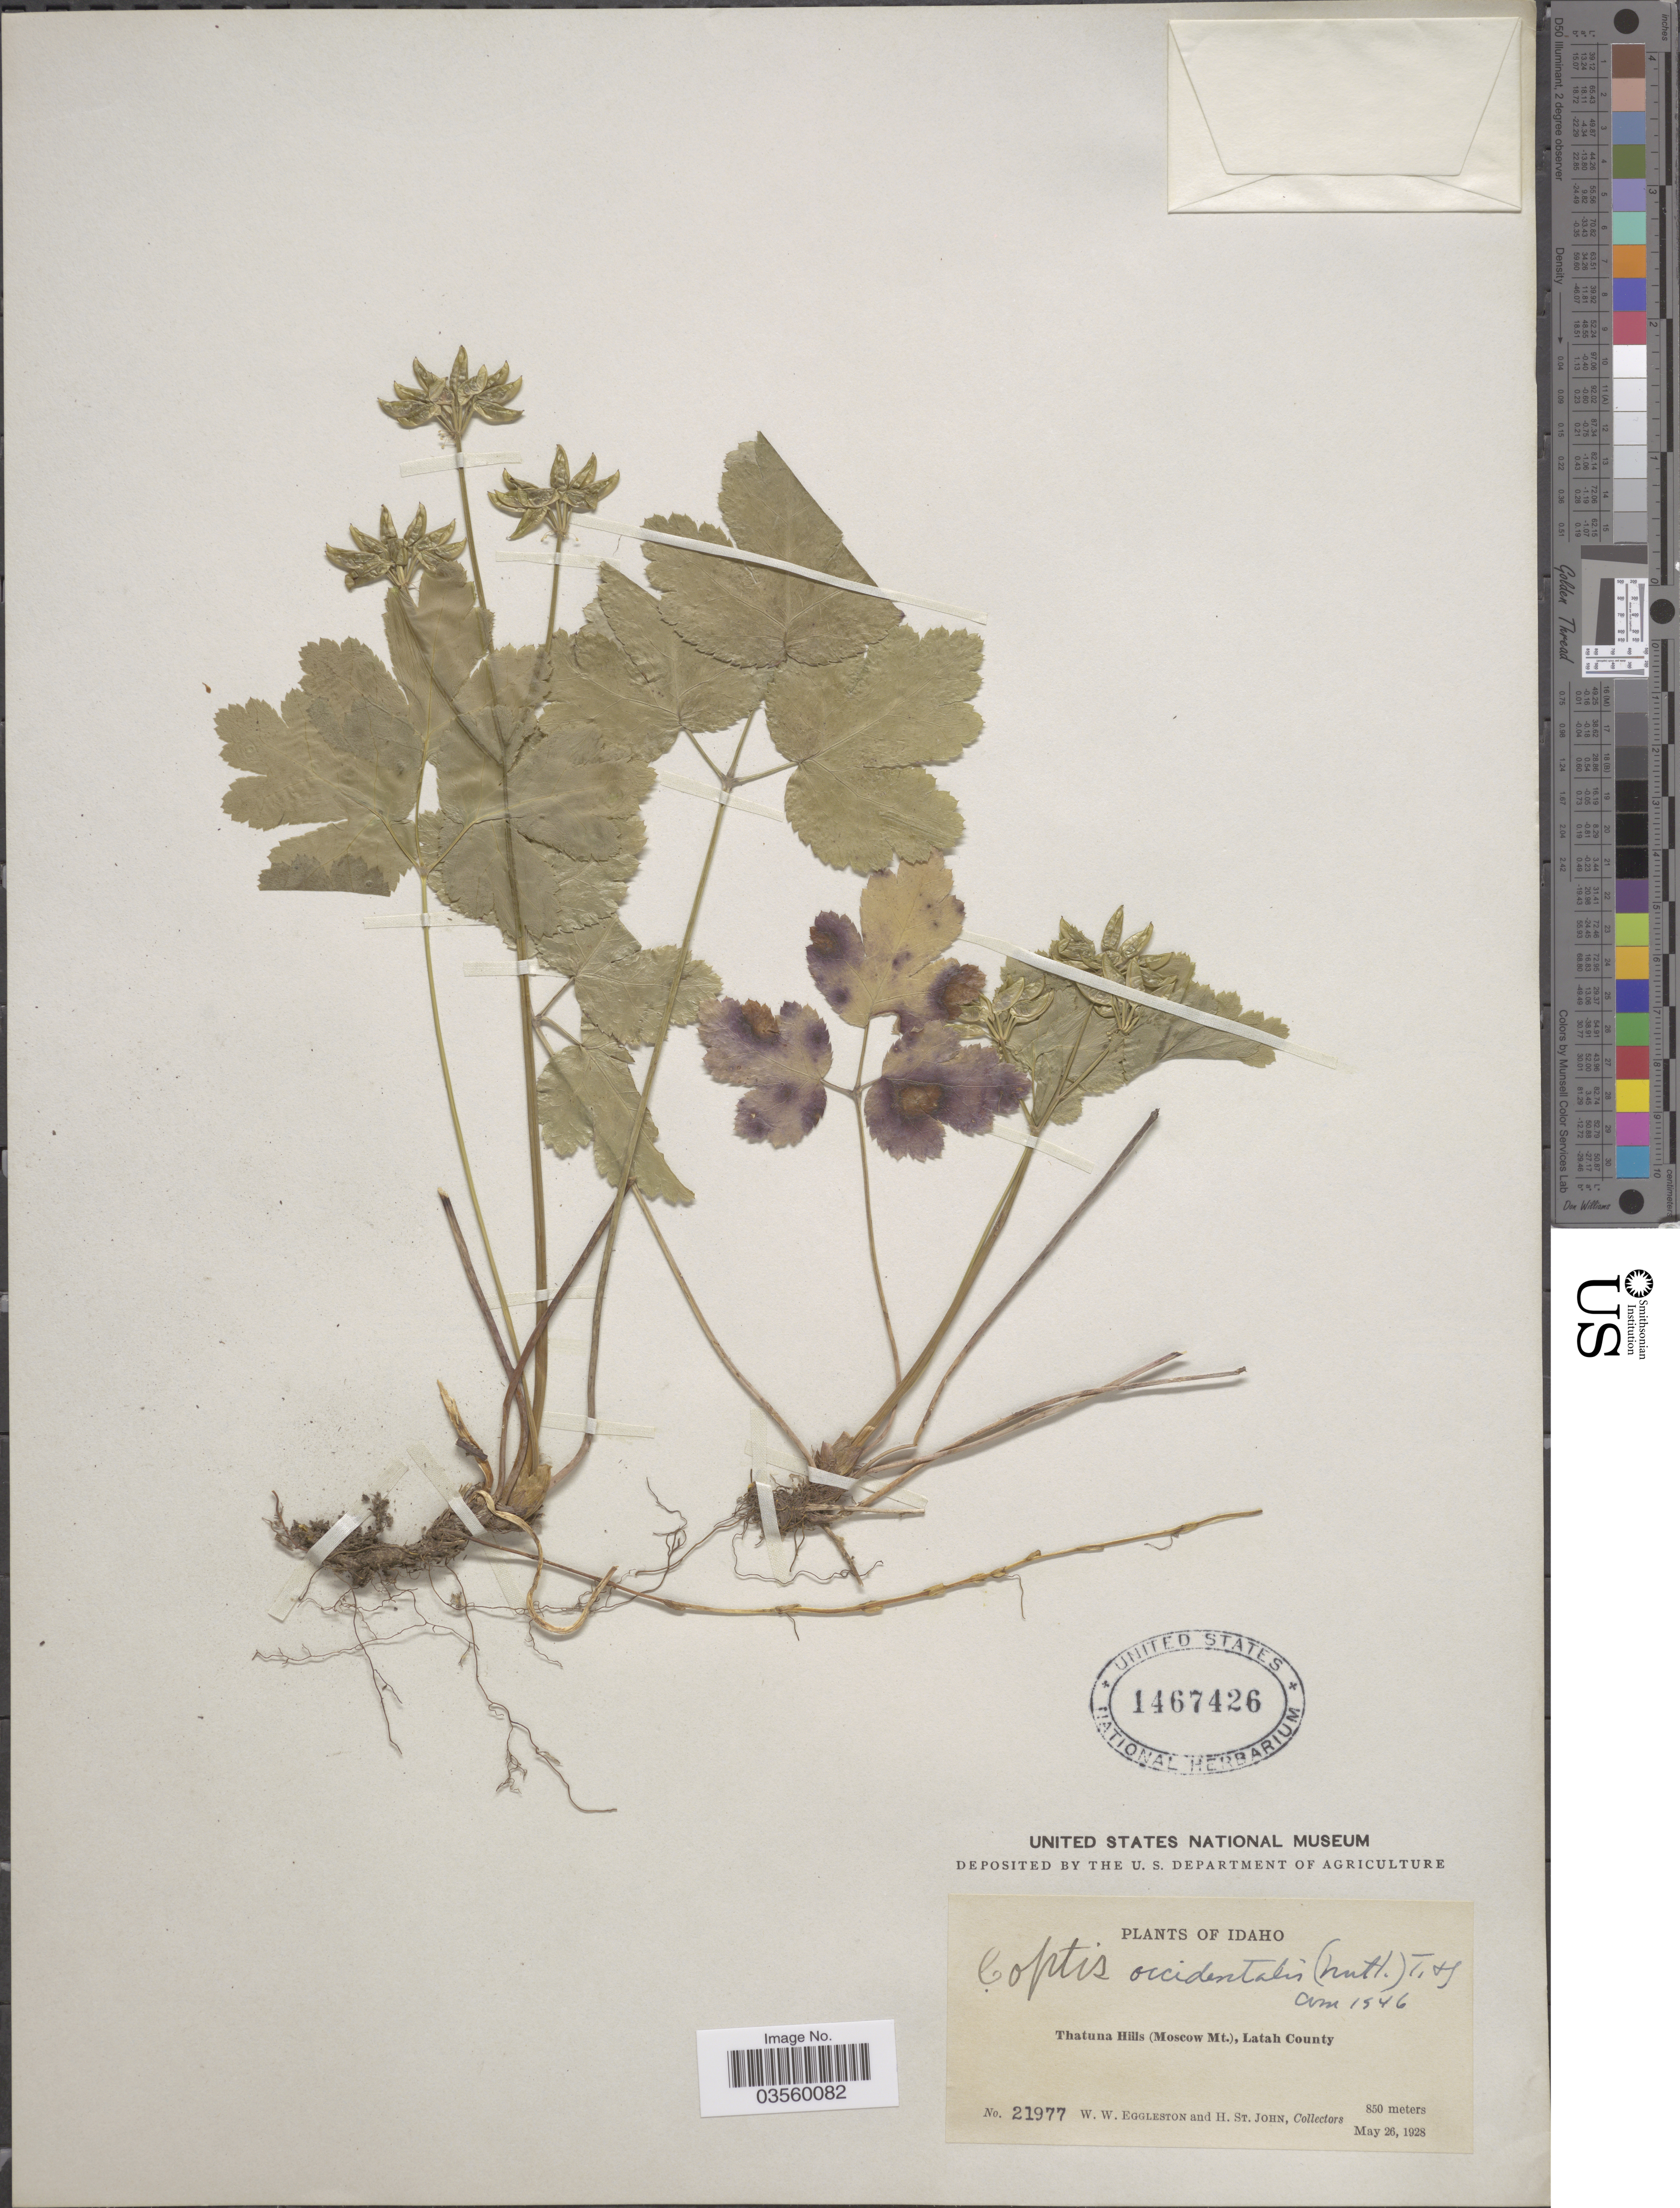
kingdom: Plantae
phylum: Tracheophyta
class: Magnoliopsida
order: Ranunculales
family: Ranunculaceae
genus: Coptis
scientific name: Coptis occidentalis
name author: Torr. & A. Gray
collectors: W. W. Eggleston & H. St. John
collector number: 21977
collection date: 1928-05-26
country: United States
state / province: Idaho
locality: Thatuna Hills (Moscow Mt.), Latah County.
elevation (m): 850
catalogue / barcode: US 1467426